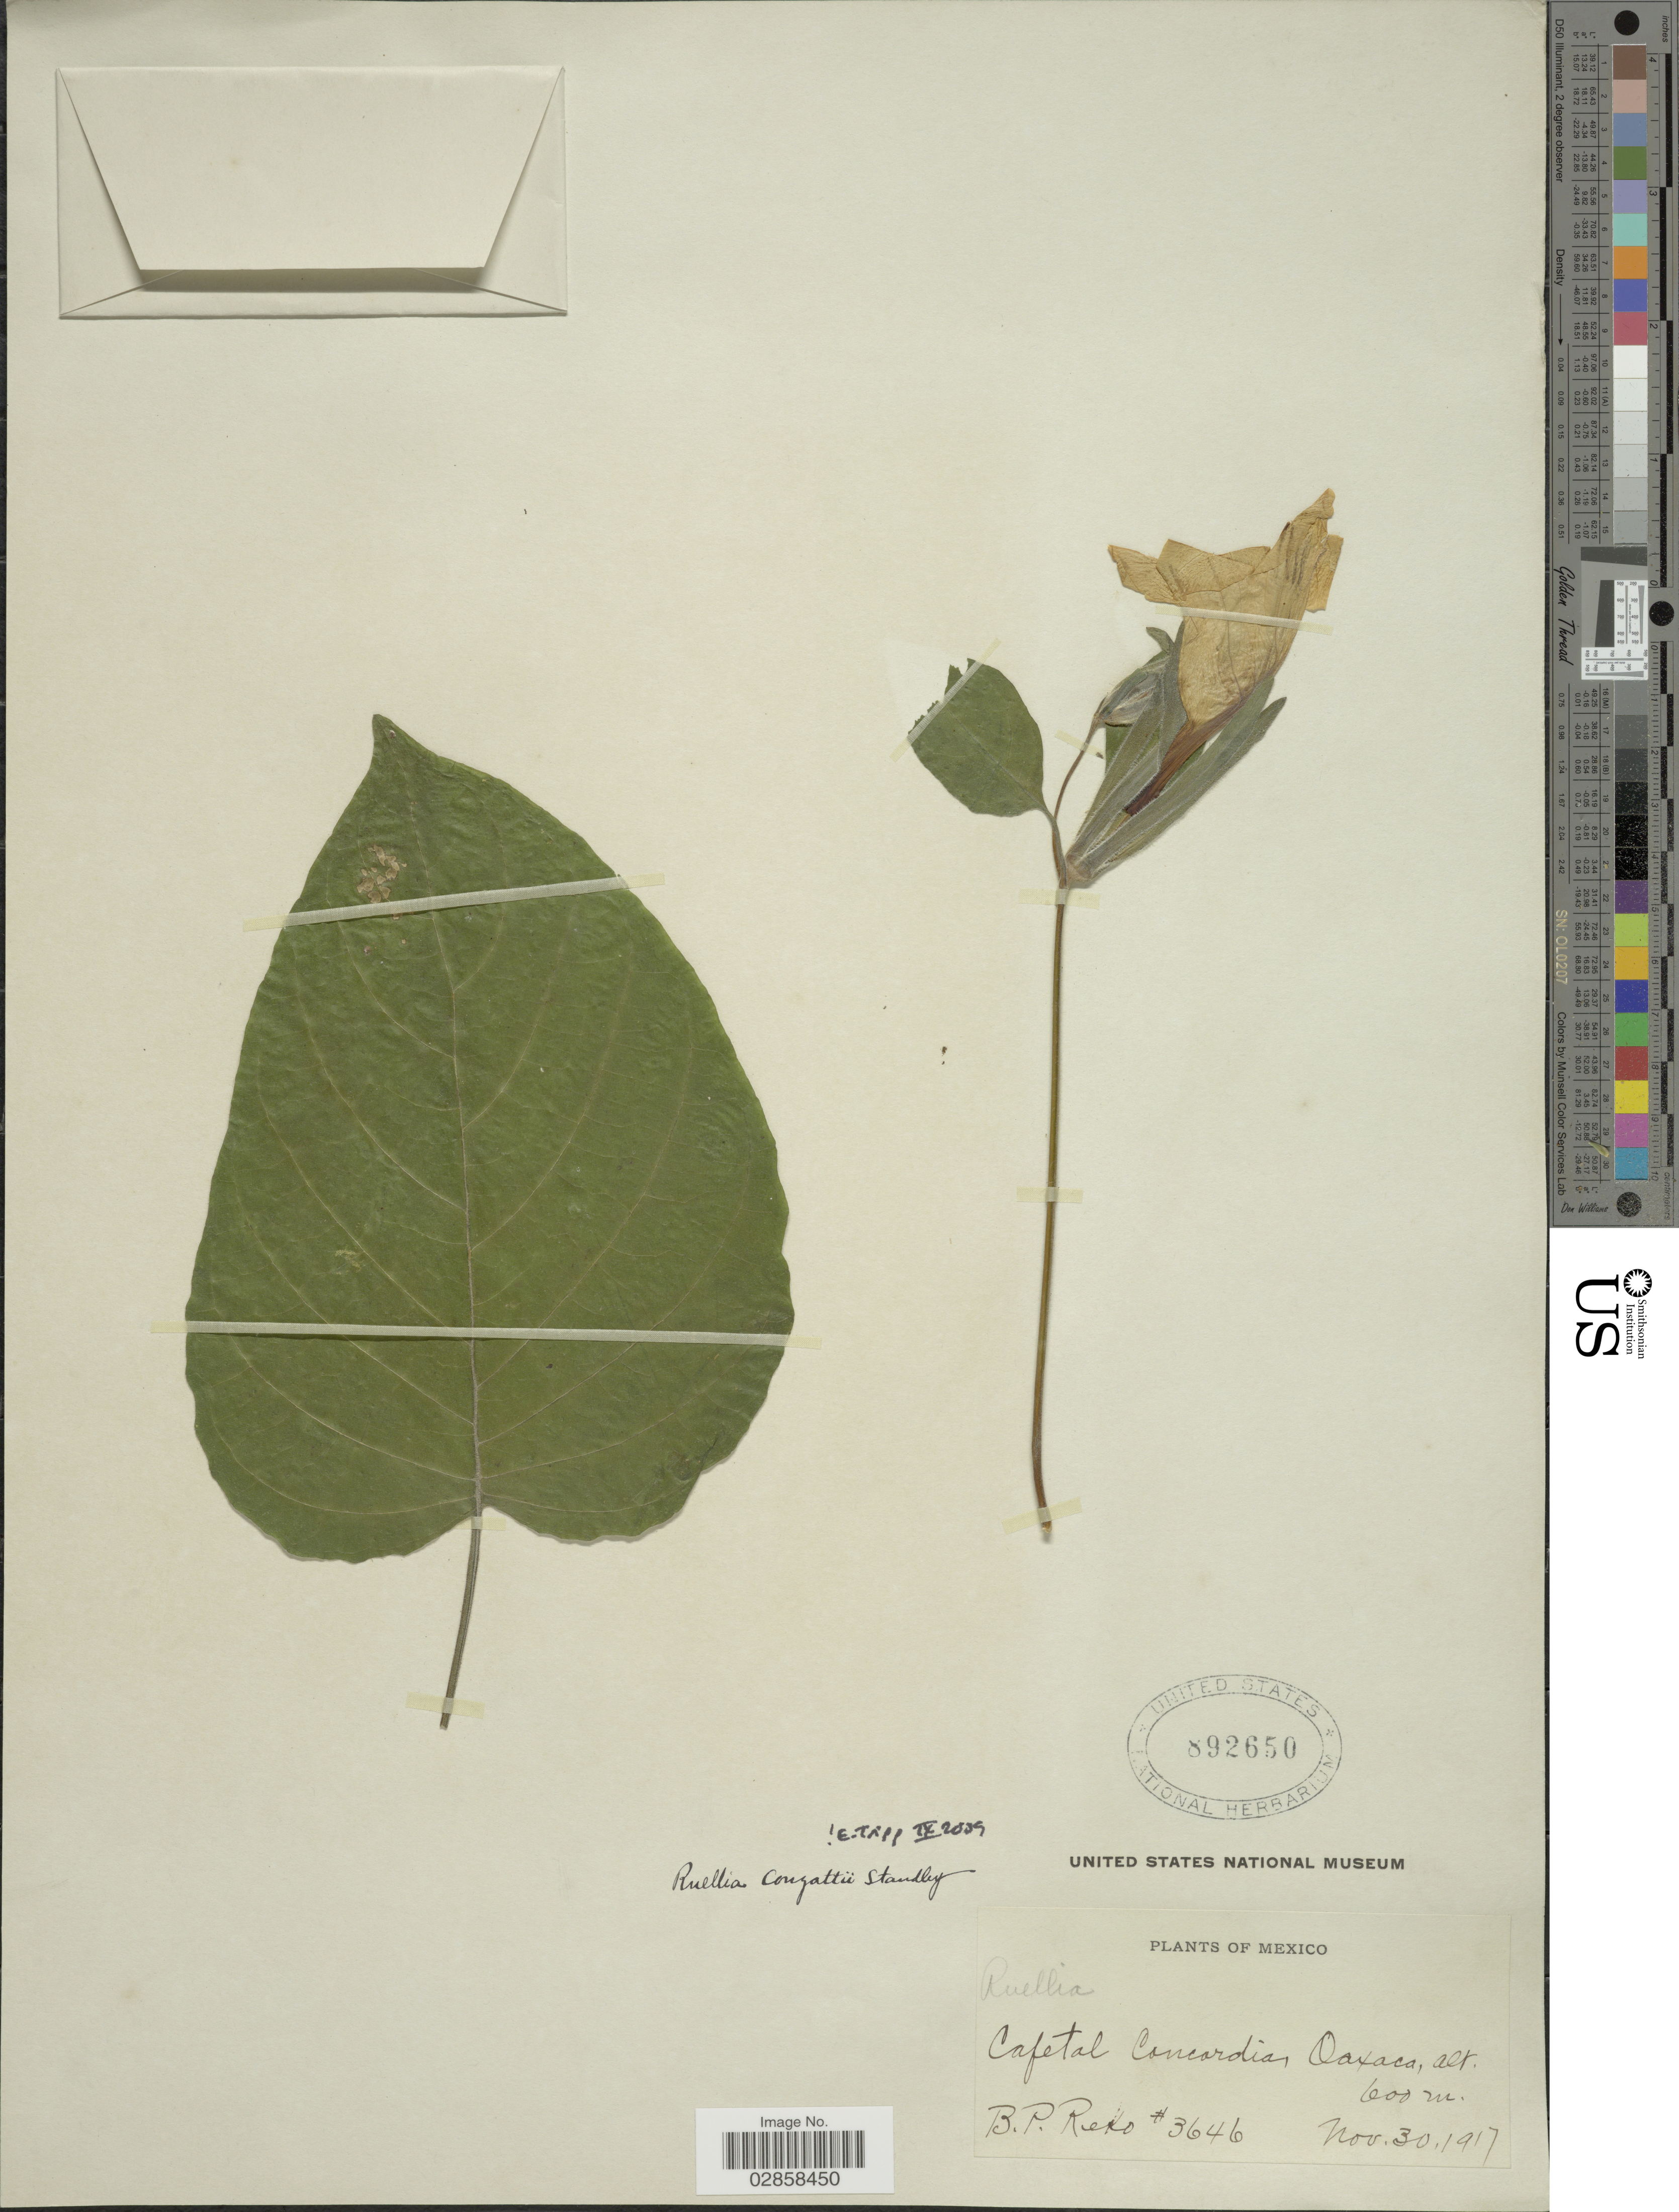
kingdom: Plantae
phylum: Tracheophyta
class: Magnoliopsida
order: Lamiales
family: Acanthaceae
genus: Ruellia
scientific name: Ruellia conzattii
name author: Standl.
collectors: B. P. Reko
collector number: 3646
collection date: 1917-11-30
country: Mexico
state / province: Oaxaca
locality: Cafetal Concordia.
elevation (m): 600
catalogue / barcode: US 892650